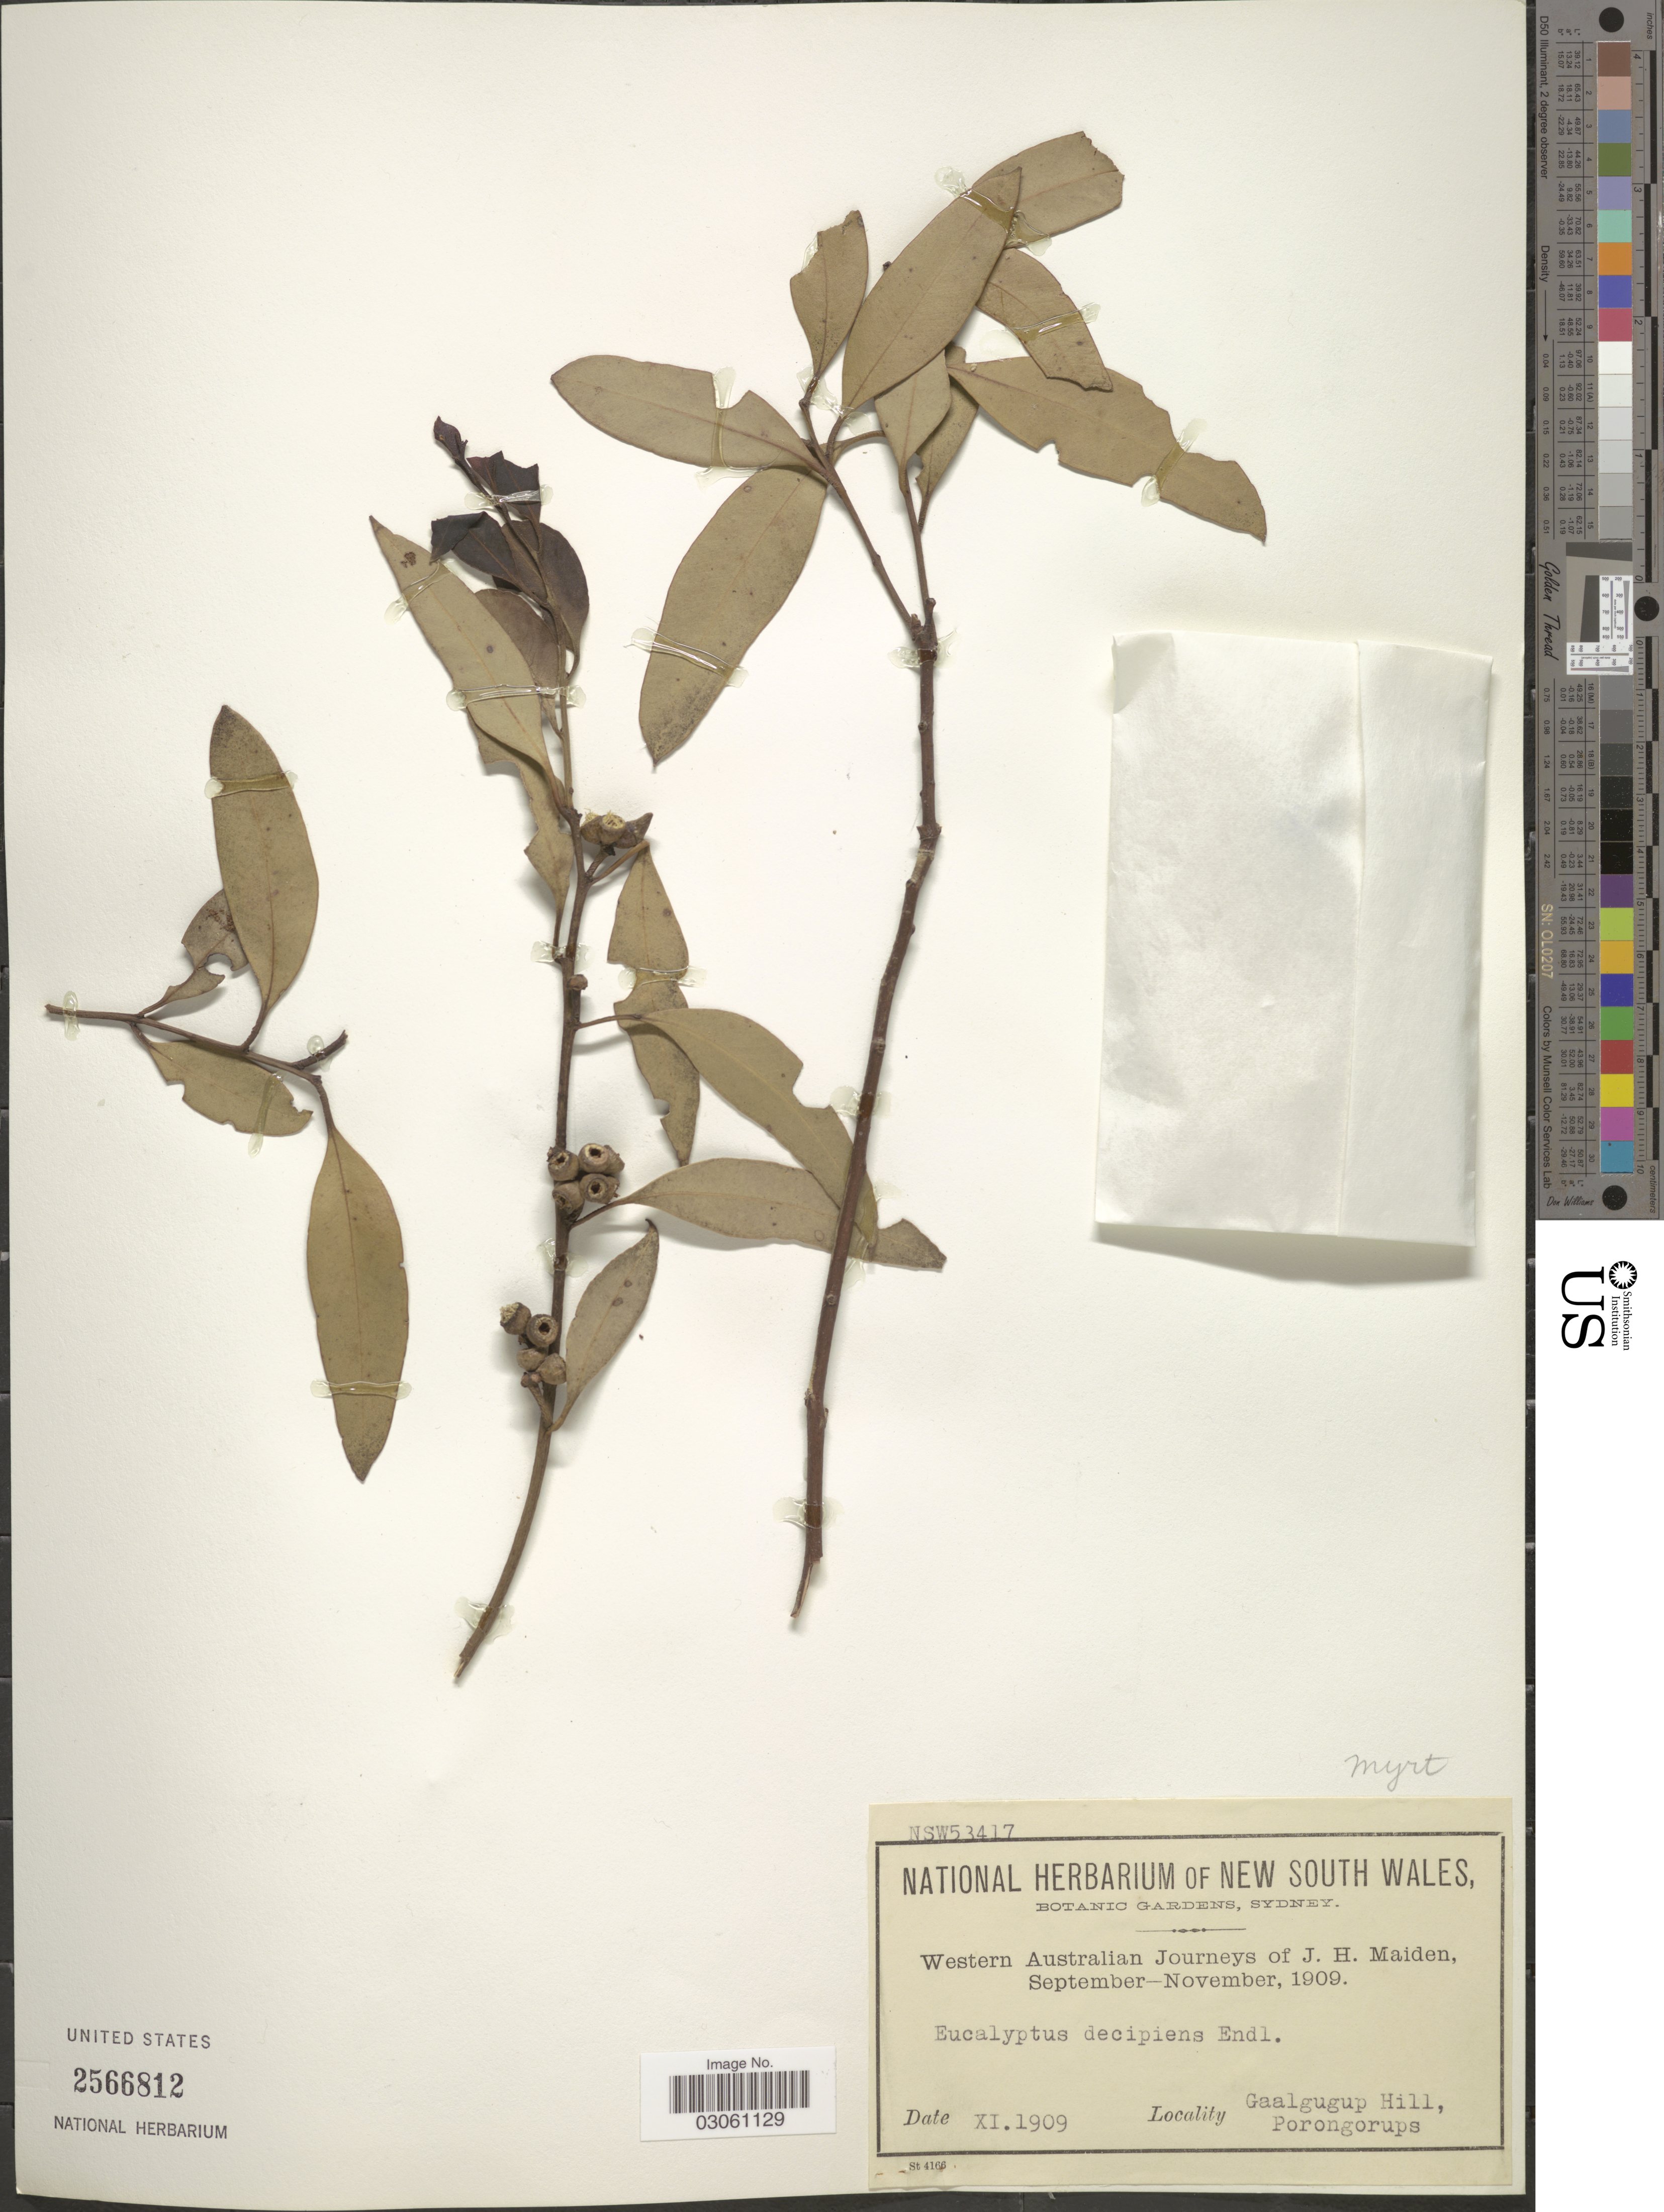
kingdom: Plantae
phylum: Tracheophyta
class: Magnoliopsida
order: Myrtales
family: Myrtaceae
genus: Eucalyptus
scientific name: Eucalyptus decipiens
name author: Endl.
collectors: J. Maiden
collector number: NSW53417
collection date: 1909-11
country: Australia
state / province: Western Australia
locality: Gaalgugup Hill, Porongorups.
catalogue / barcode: US 2566812